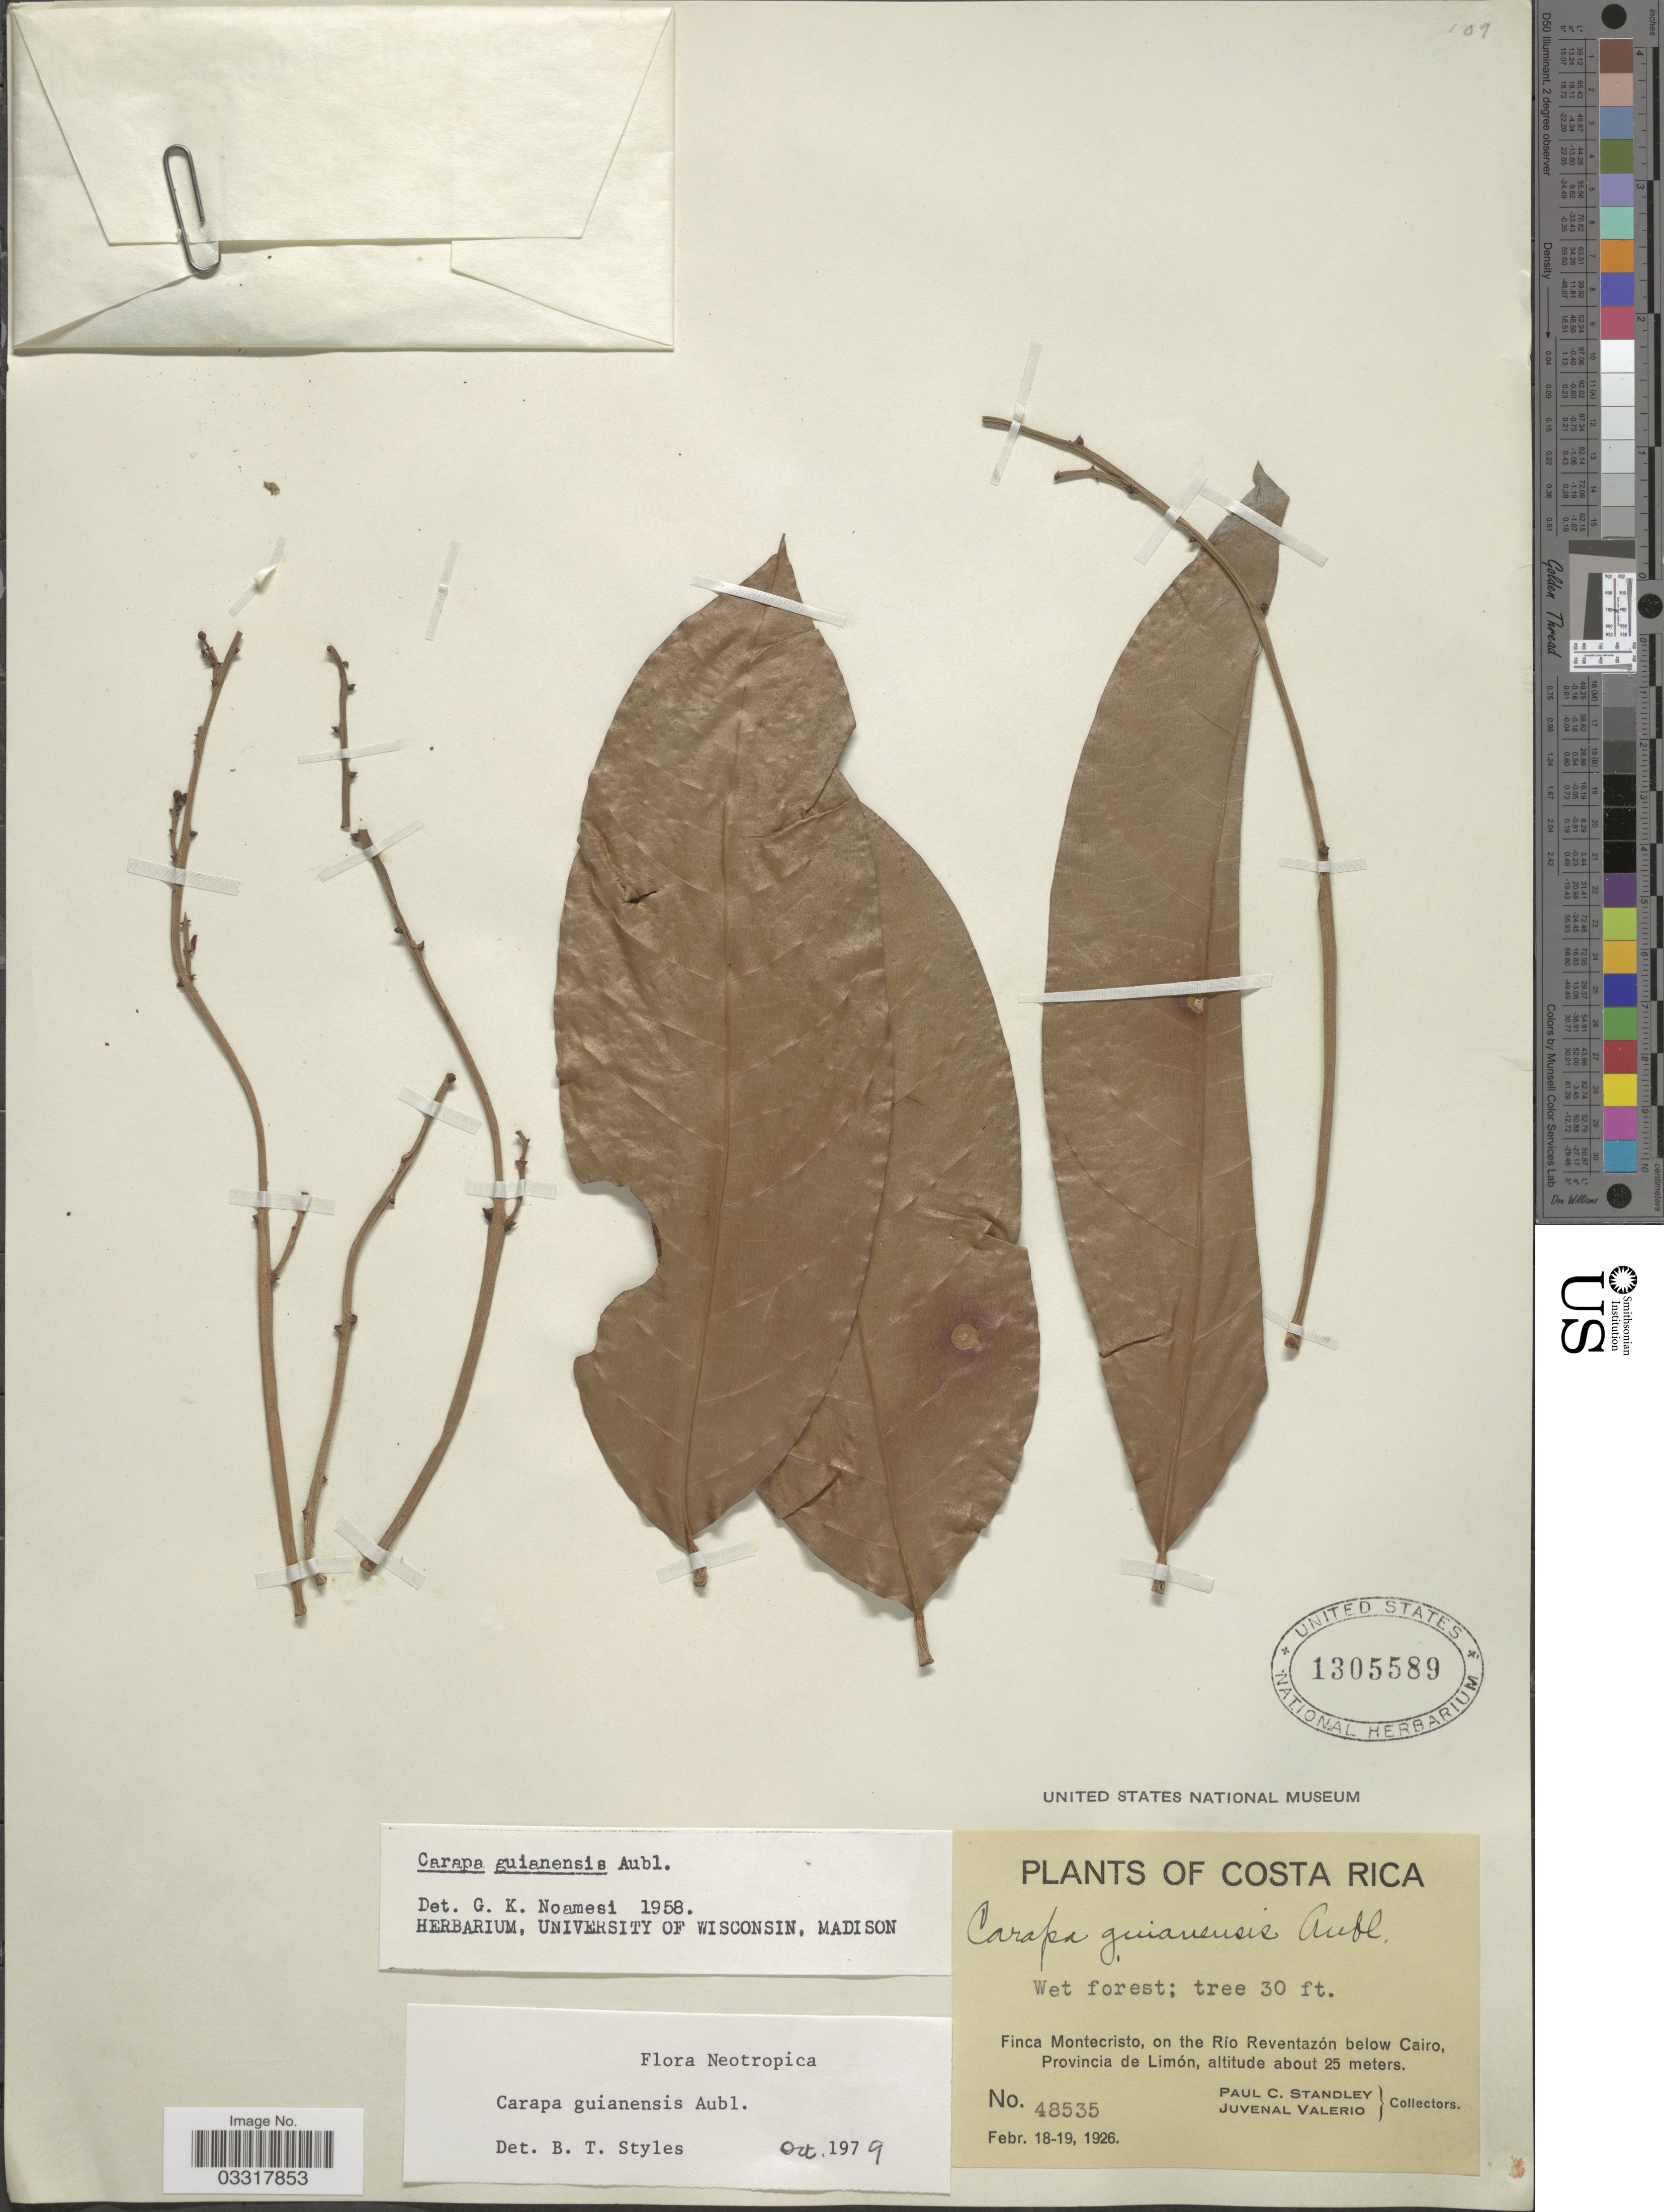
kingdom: Plantae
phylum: Tracheophyta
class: Magnoliopsida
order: Sapindales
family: Meliaceae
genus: Carapa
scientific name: Carapa guianensis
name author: Aubl.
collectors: P. C. Standley & J. Valerio R.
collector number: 48535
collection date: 1926-02-18/1926-02-19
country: Costa Rica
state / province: Limón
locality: Finca Montecristo, on the Río Reventazón below Cairo.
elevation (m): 25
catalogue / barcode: US 1305589